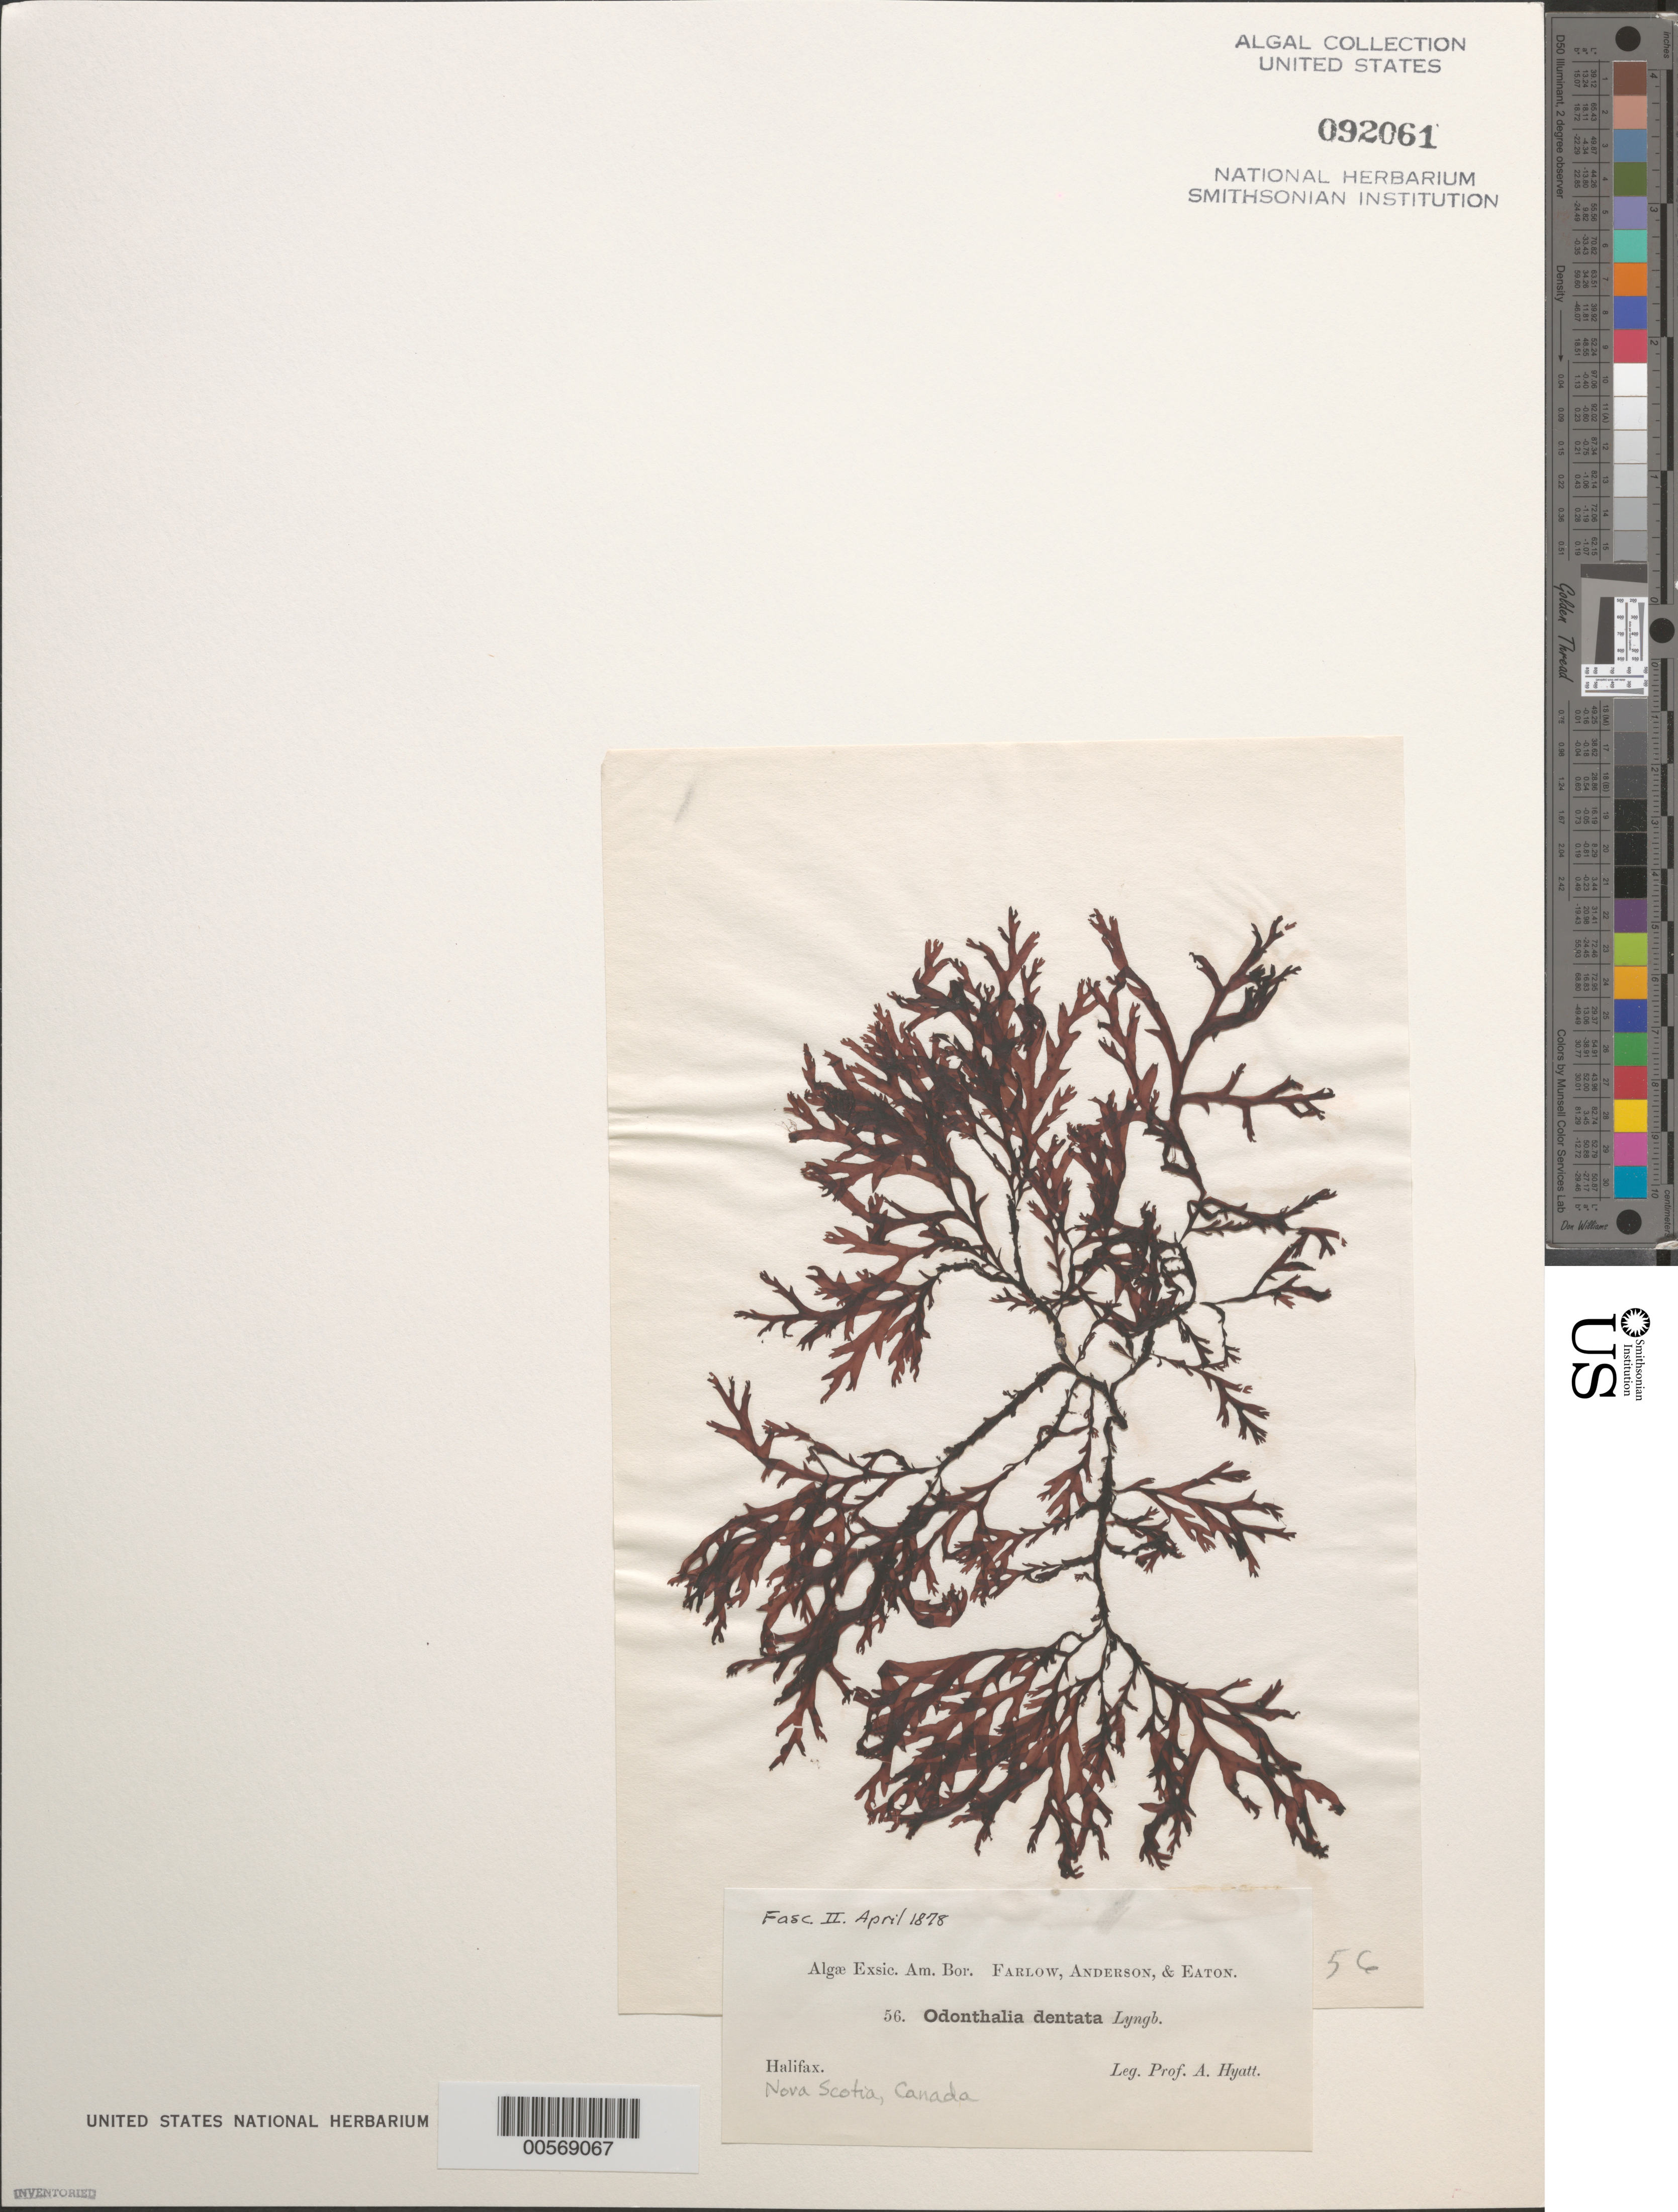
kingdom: Plantae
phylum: Rhodophyta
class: Florideophyceae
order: Ceramiales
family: Rhodomelaceae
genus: Odonthalia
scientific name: Odonthalia dentata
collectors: A. Hyatt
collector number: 56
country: Canada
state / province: Nova Scotia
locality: Halifax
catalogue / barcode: US 92061